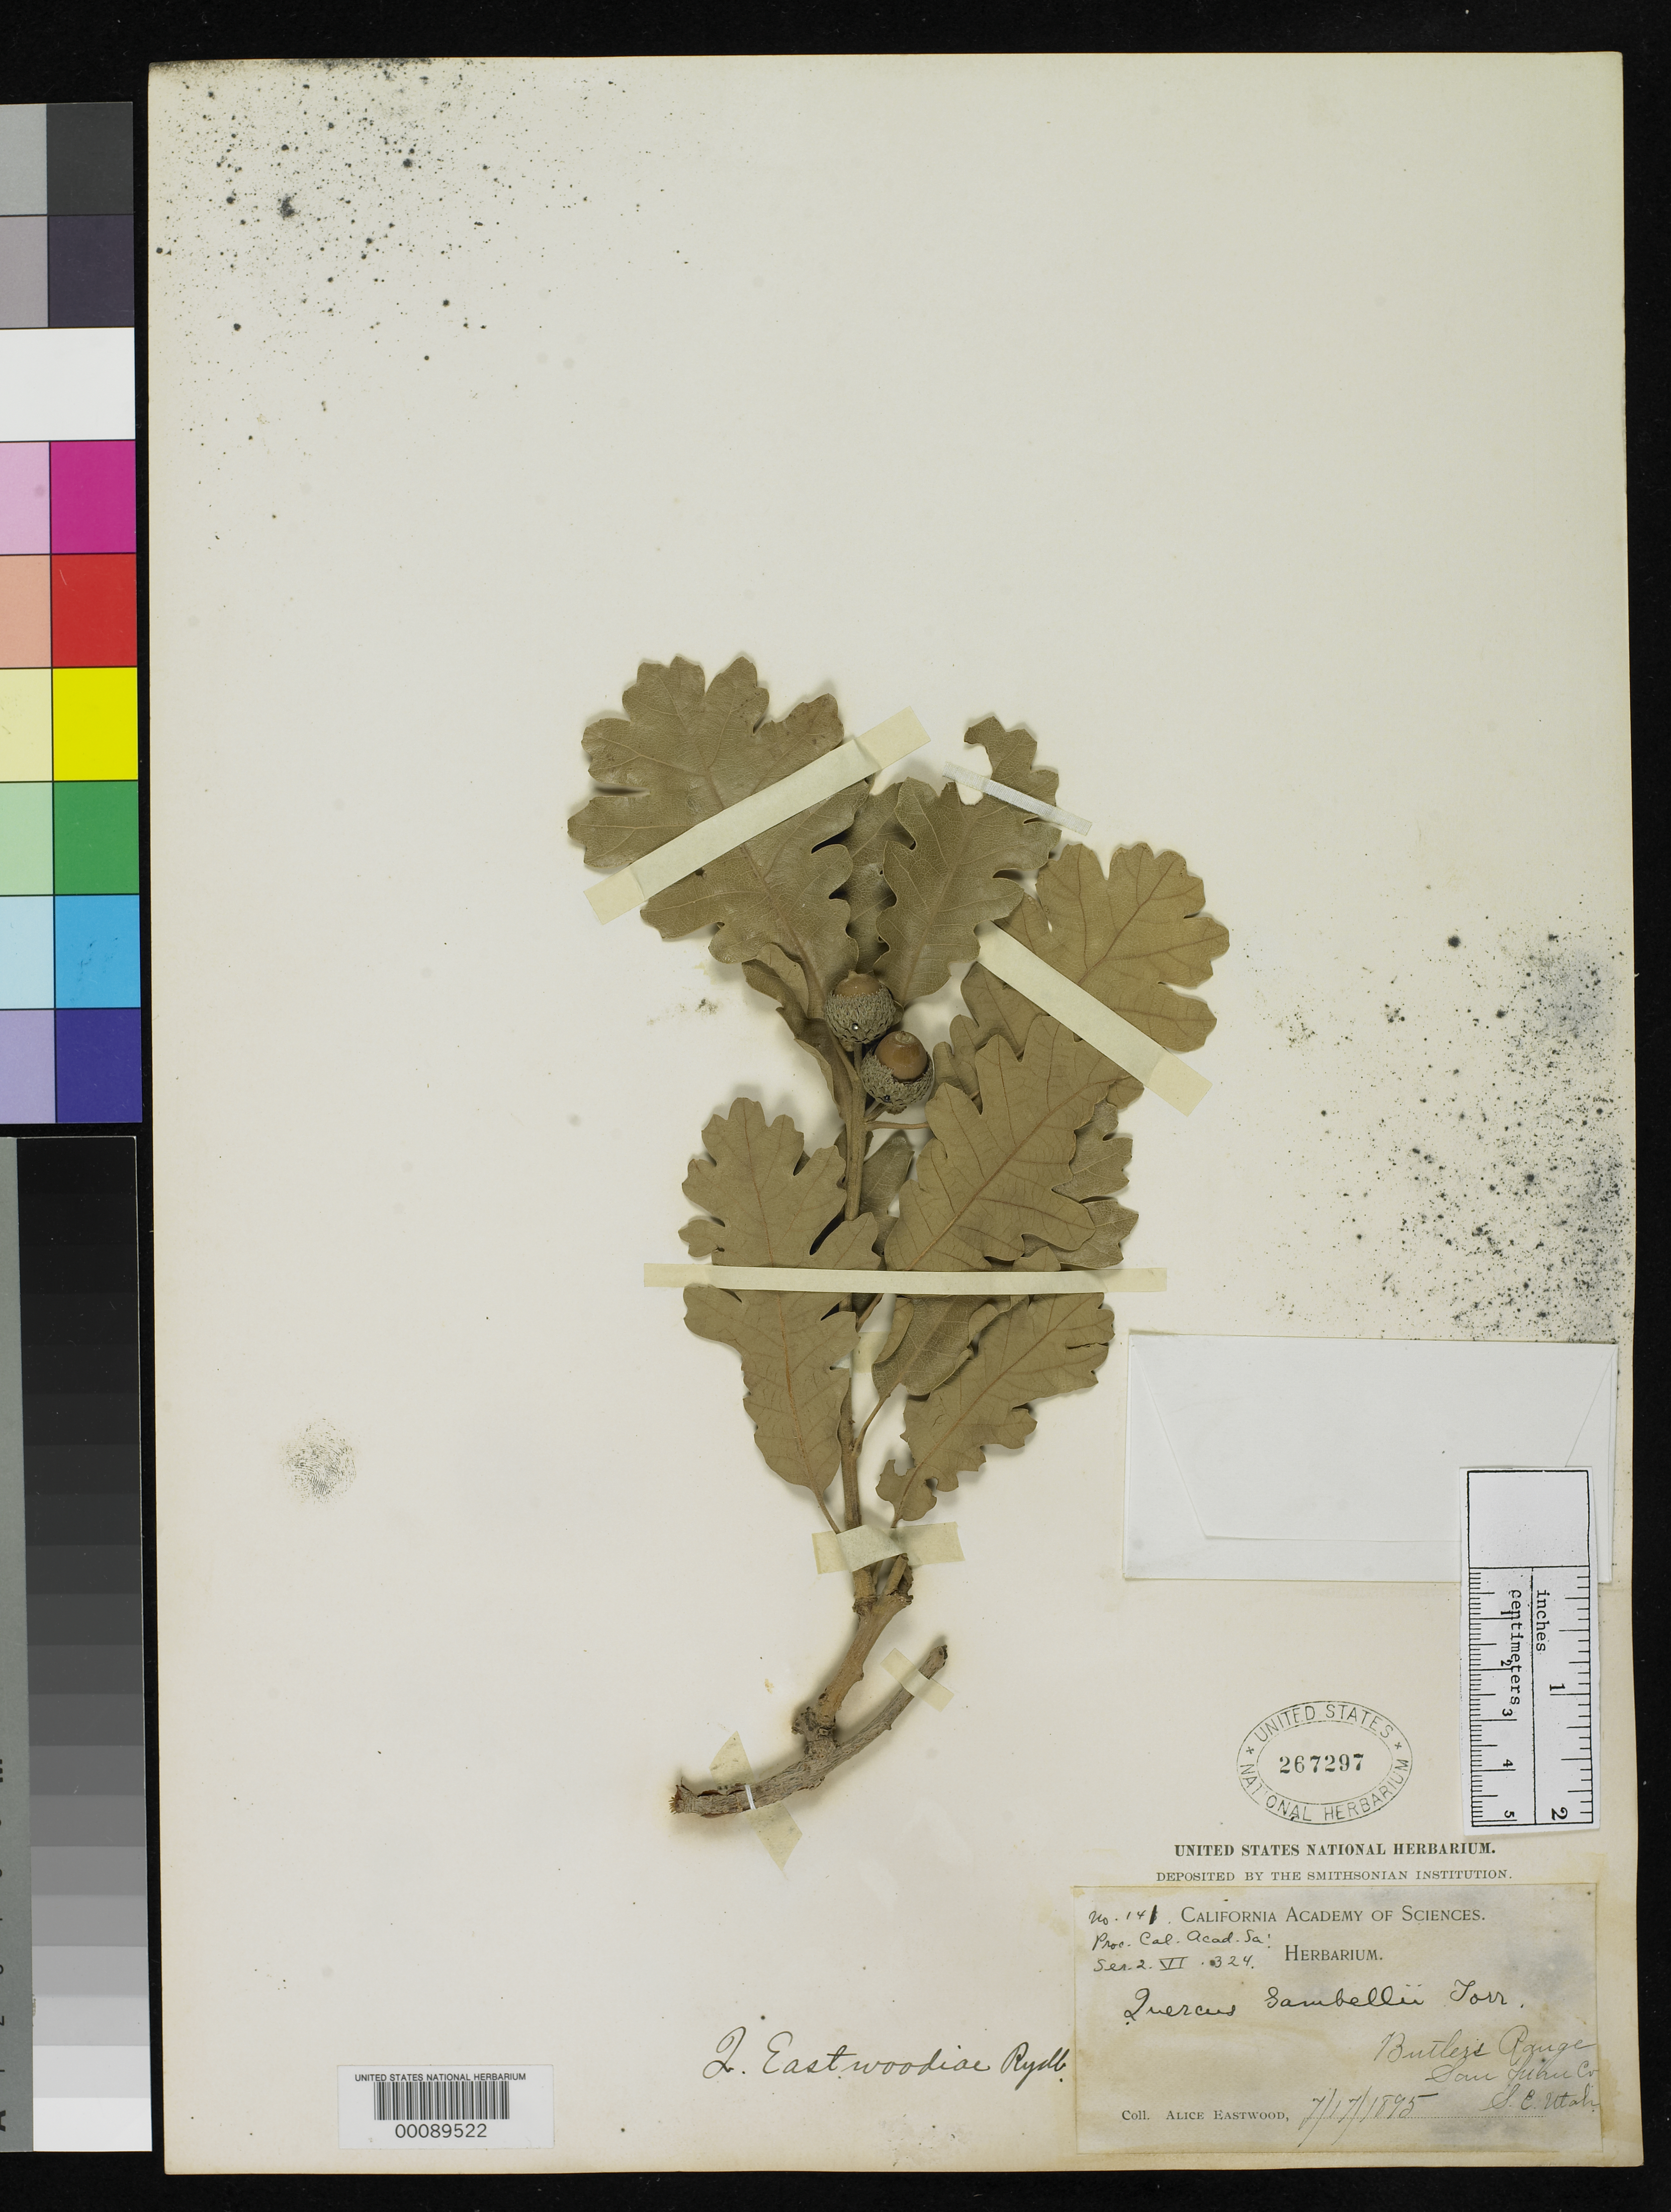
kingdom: Plantae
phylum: Tracheophyta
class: Magnoliopsida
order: Fagales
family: Fagaceae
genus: Quercus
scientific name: Quercus eastwoodiae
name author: Rydb.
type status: Isotype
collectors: A. Eastwood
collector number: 141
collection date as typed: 17 Jul 1895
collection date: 1895-07-17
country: United States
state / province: Utah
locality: Butler Wash.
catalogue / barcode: US 267297